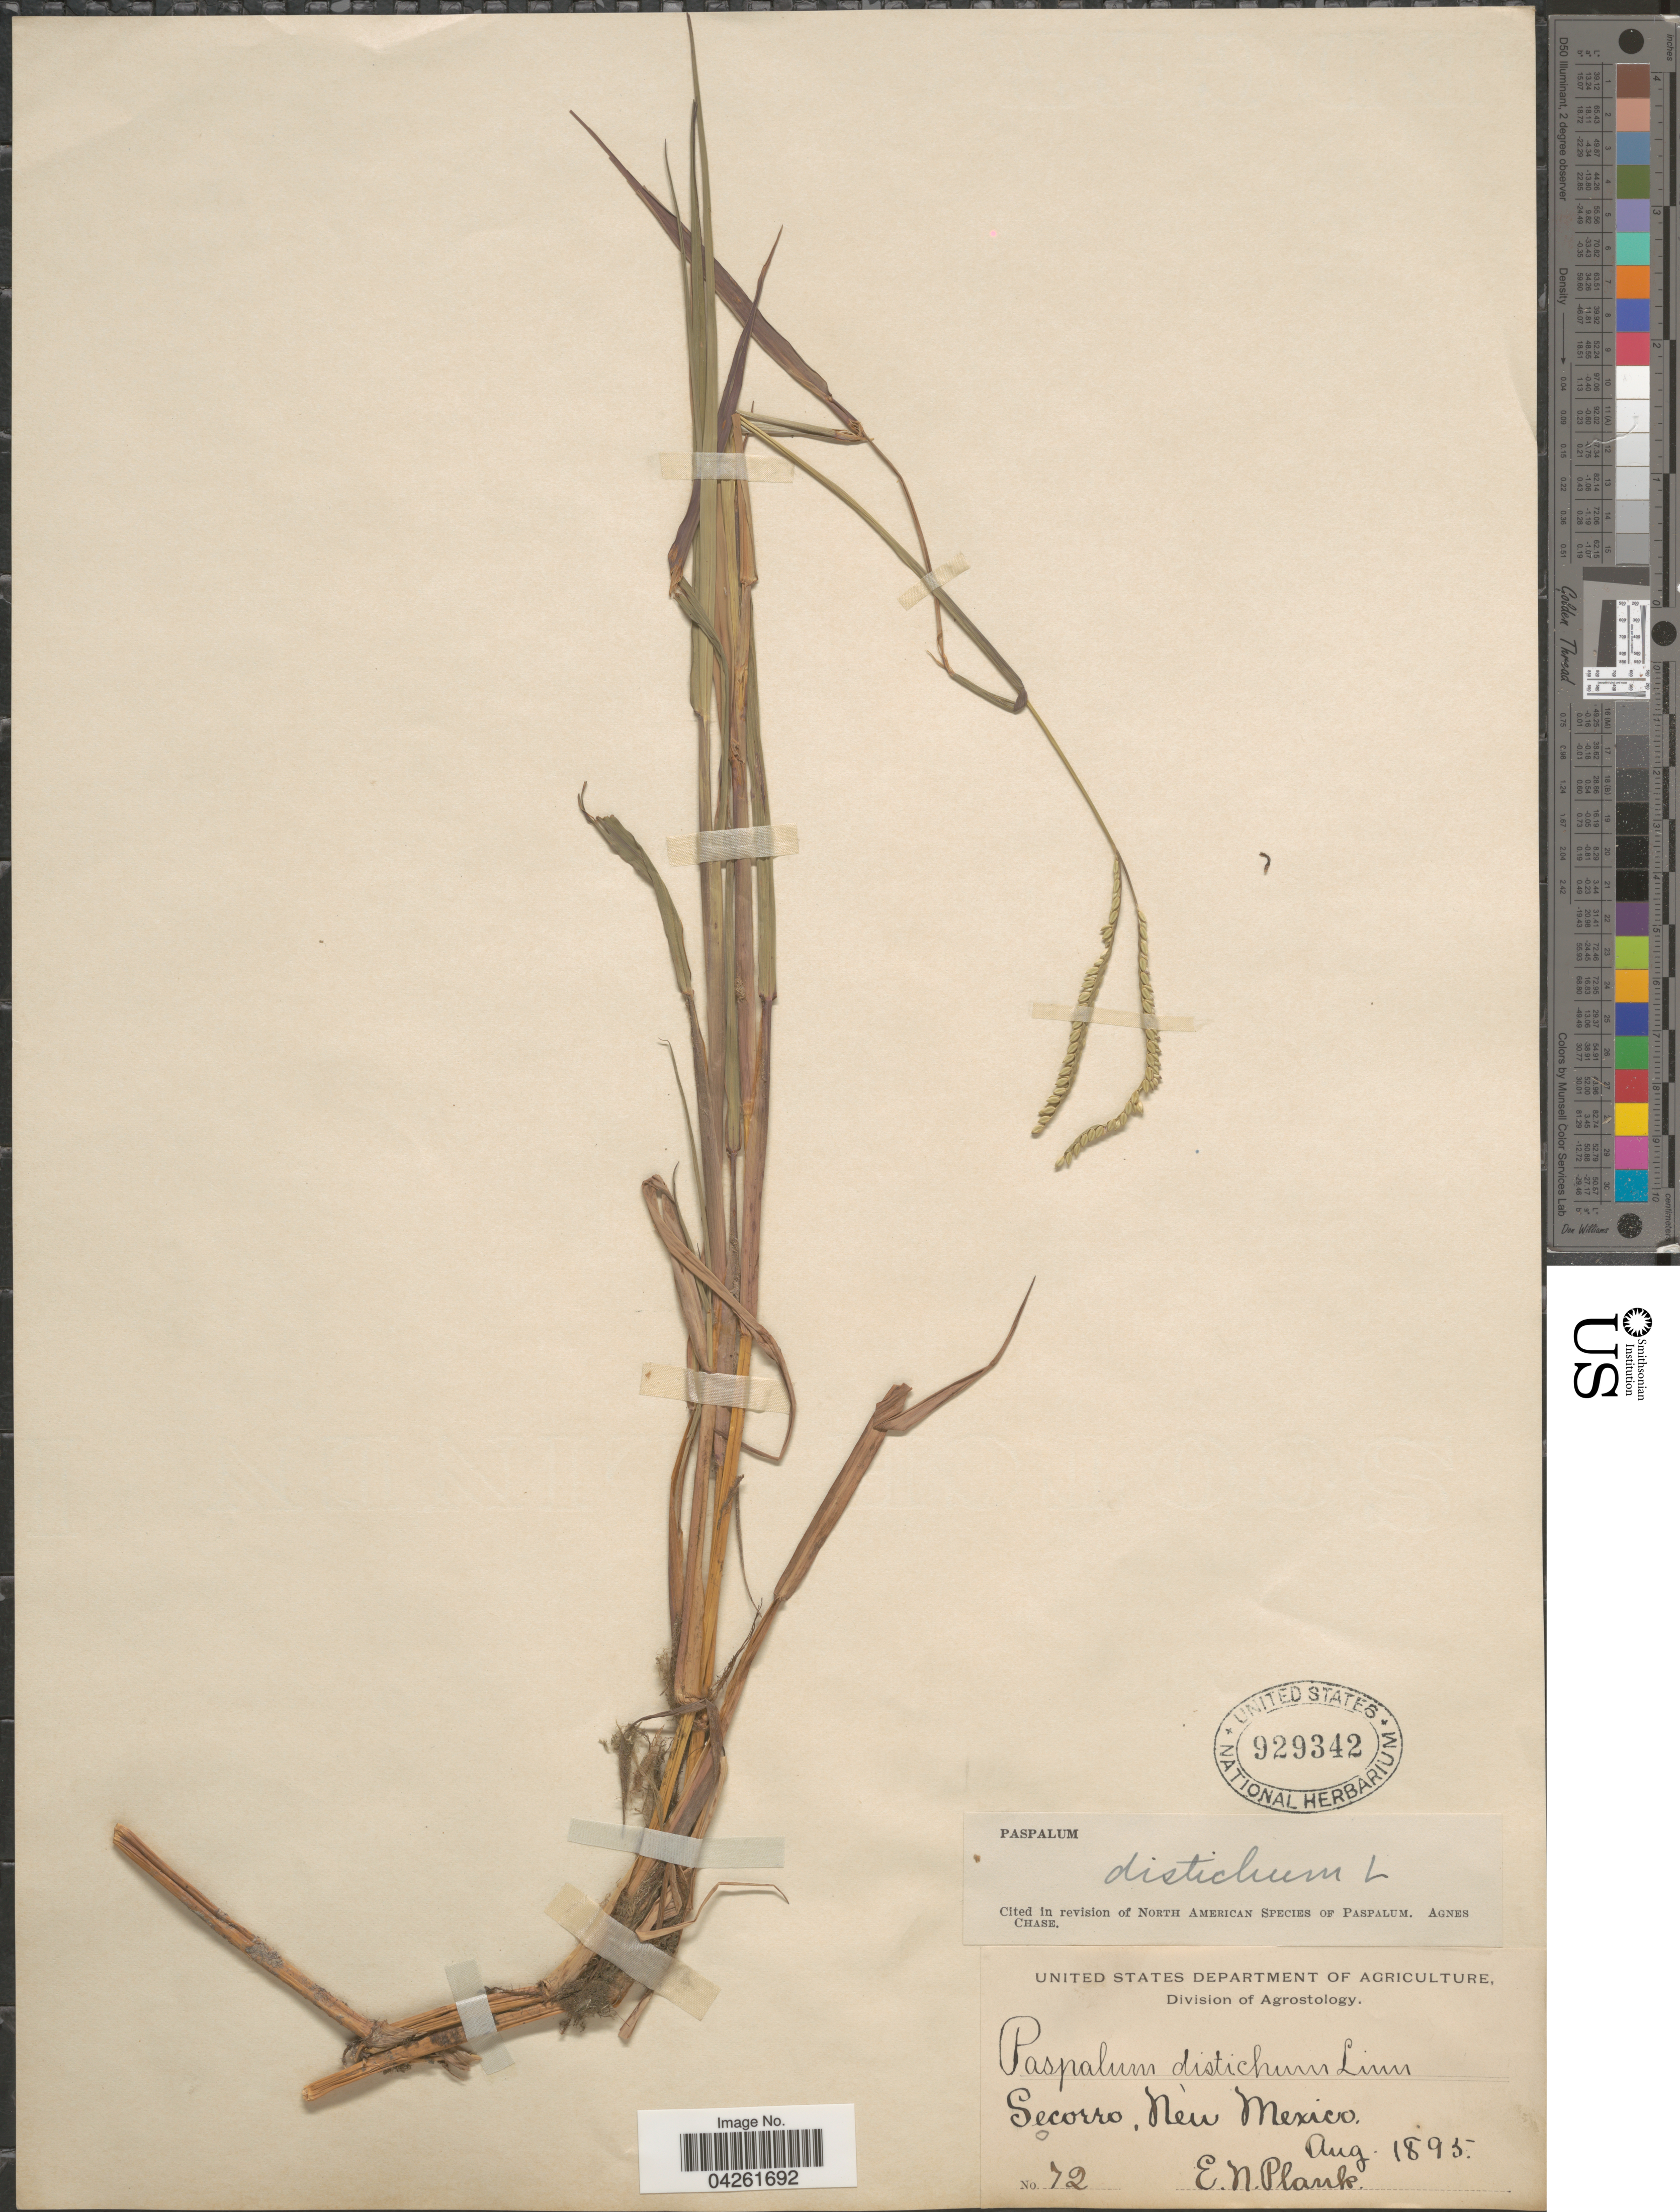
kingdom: Plantae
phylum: Tracheophyta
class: Liliopsida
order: Poales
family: Poaceae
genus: Paspalum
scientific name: Paspalum distichum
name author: L.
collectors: E. Plank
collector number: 72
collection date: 1895-08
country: United States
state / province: New Mexico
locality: Secorro.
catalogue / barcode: US 929342